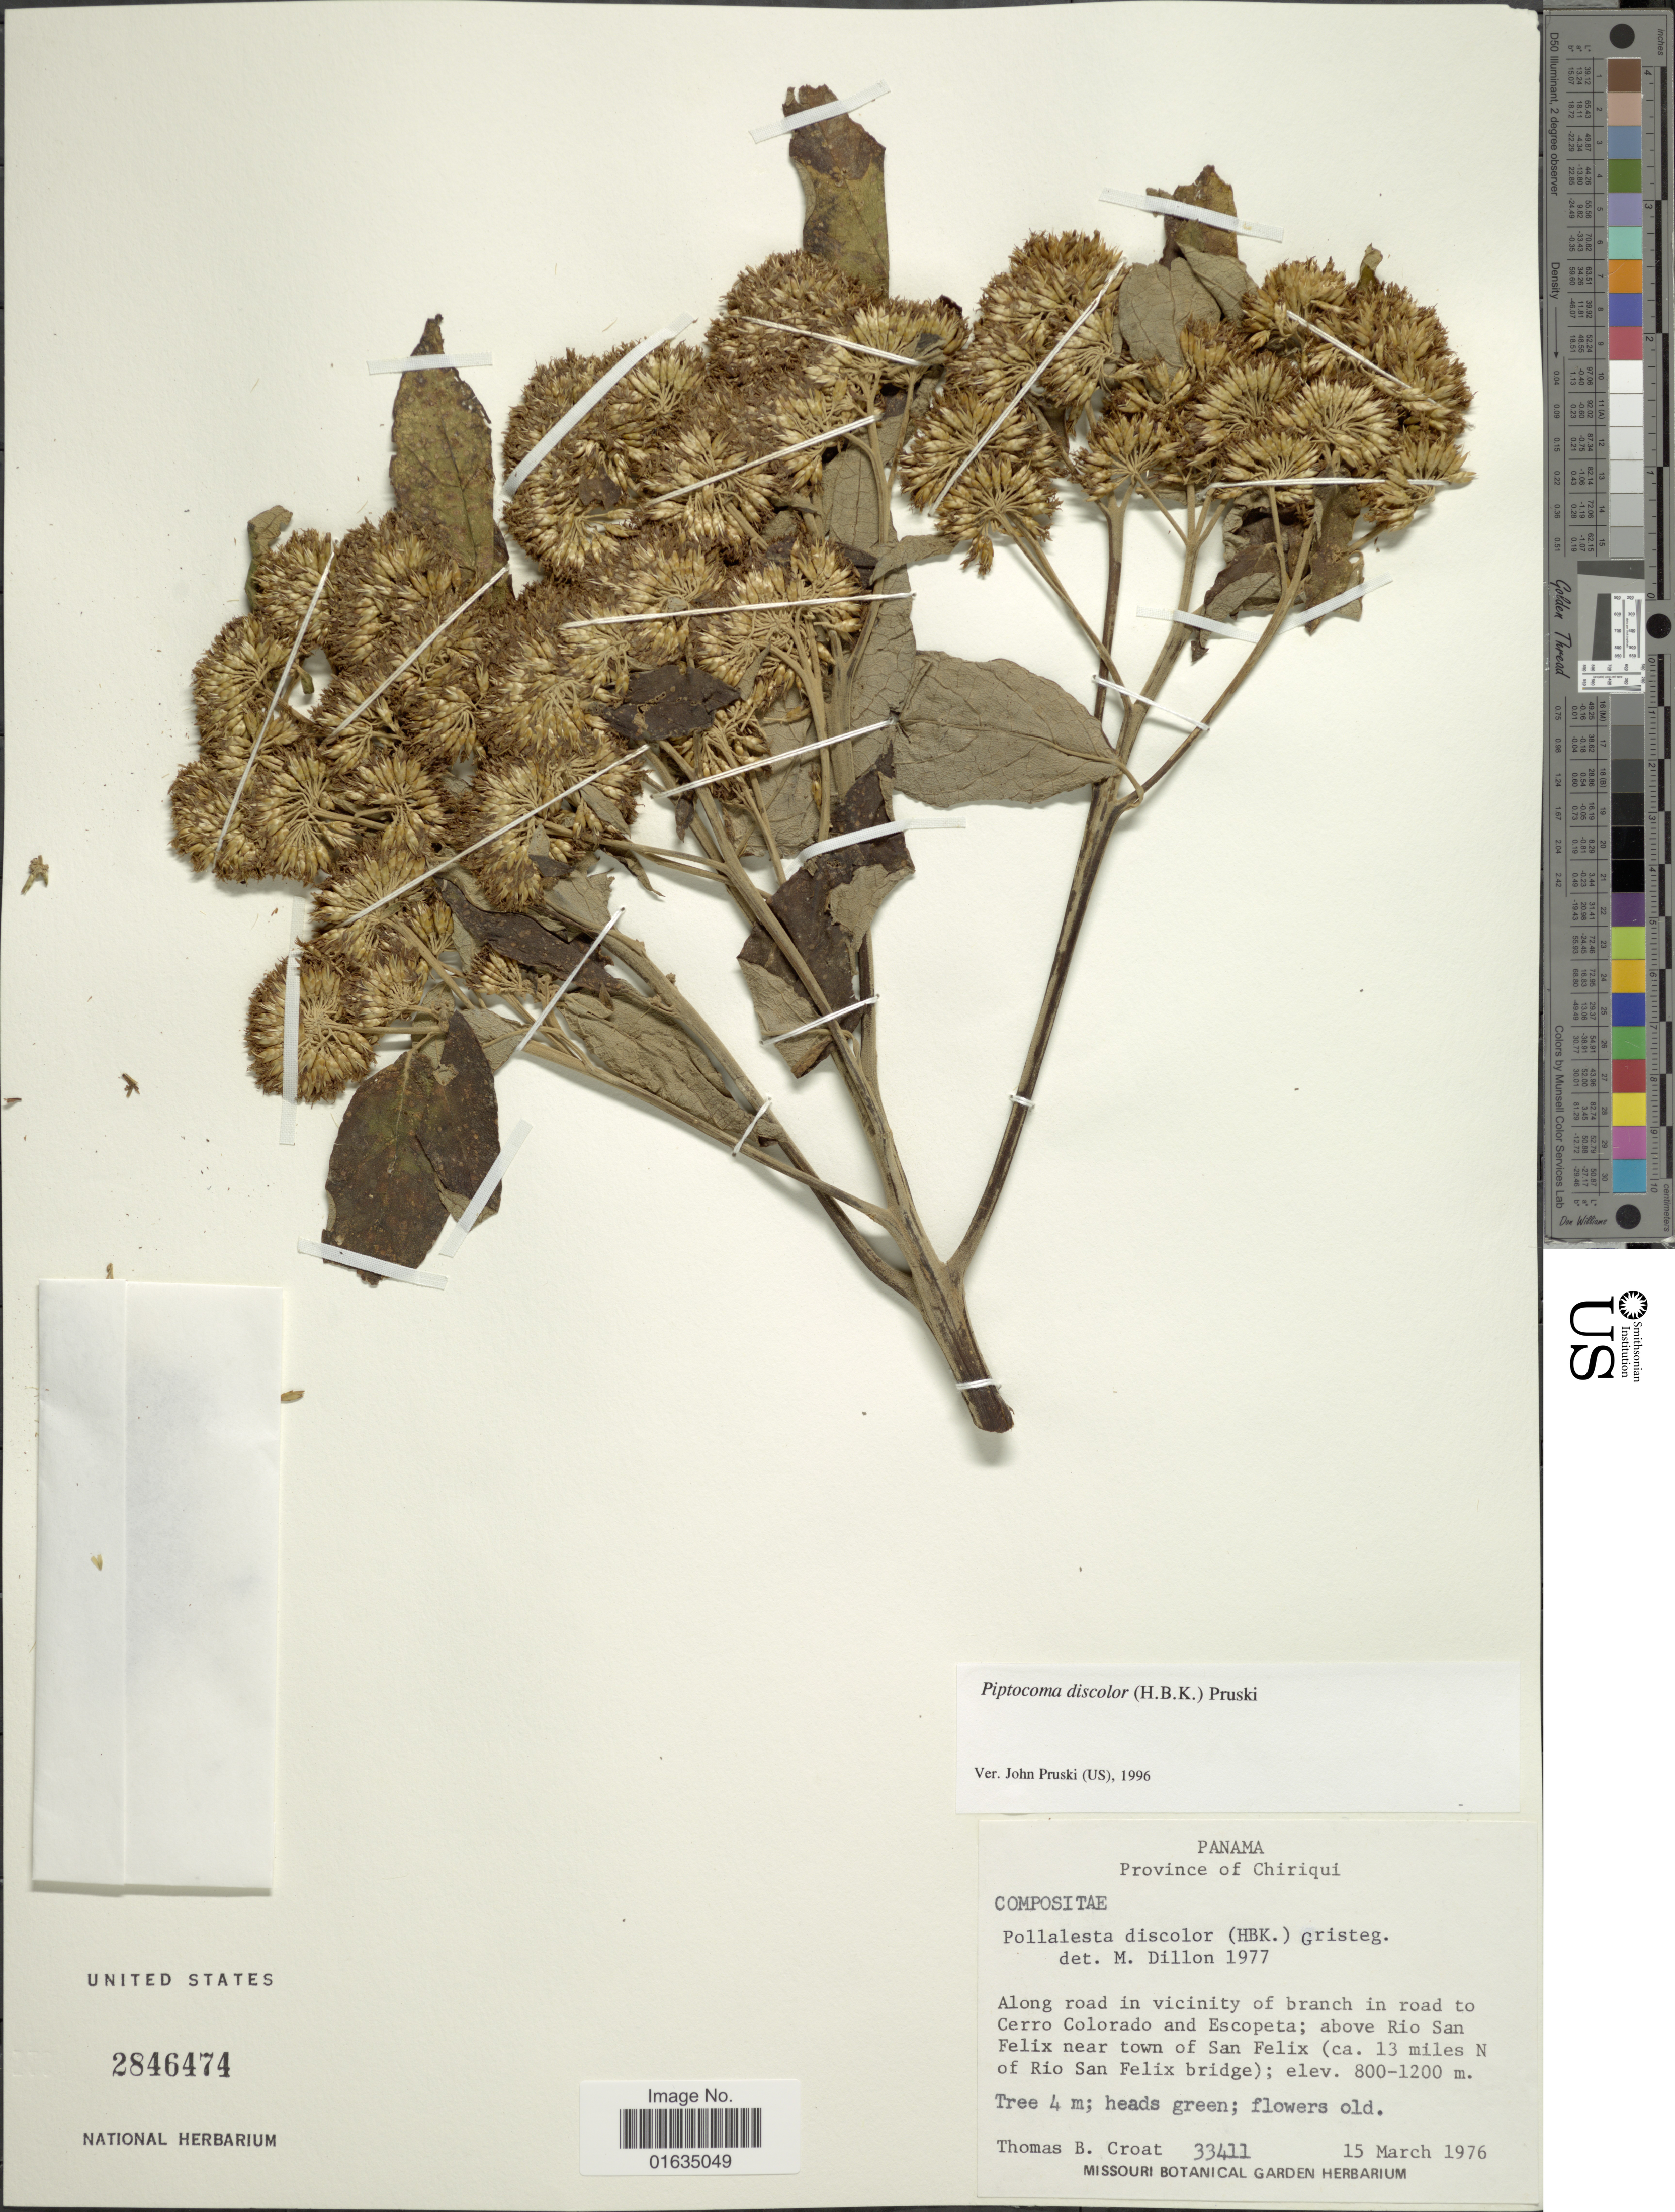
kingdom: Plantae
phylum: Tracheophyta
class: Magnoliopsida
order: Asterales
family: Asteraceae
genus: Pollalesta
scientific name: Pollalesta discolor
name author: (Kunth) Aristeg.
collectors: T. B. Croat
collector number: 33411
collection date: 1976-03-15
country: Panama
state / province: Chiriqui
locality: Province of Chiriqui, along road in vicinity of branch in road to Cerro Colorado and Escopeta, above Rio San Felix near town of San Felix (ca 13 miles N of Rio San Felix bridge)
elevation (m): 800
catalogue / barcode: US 2846474